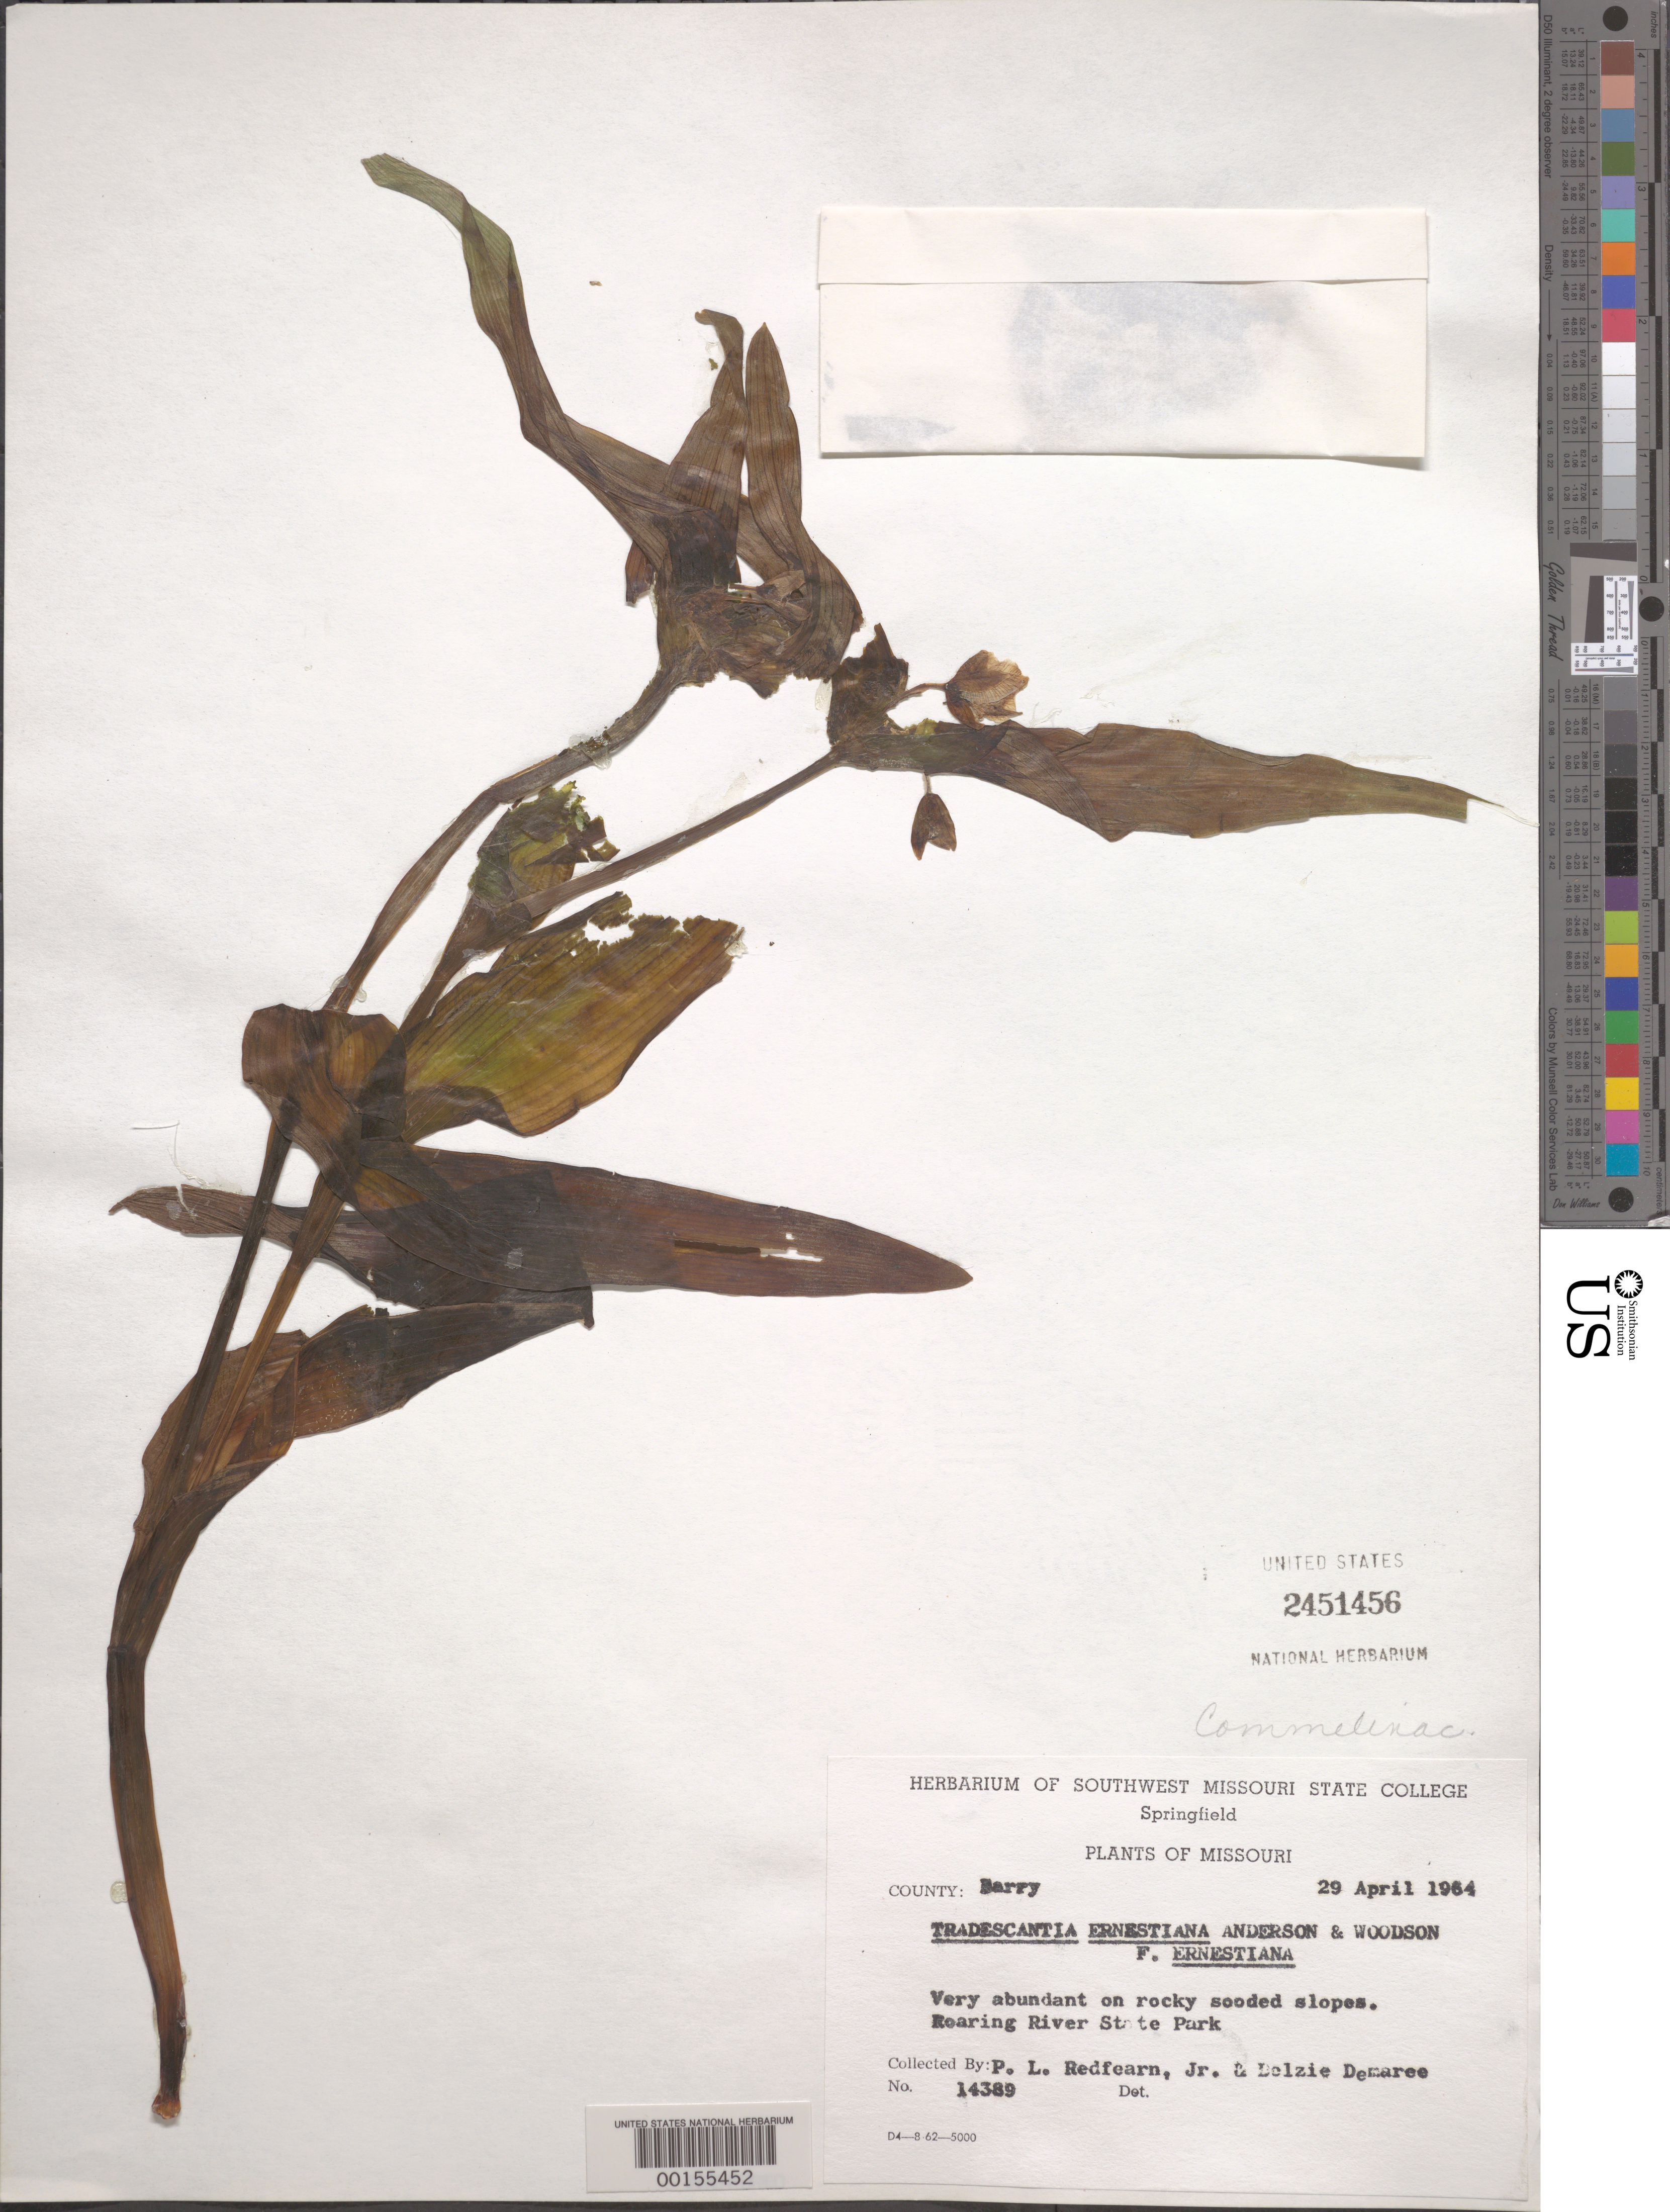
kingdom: Plantae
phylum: Tracheophyta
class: Liliopsida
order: Commelinales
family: Commelinaceae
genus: Tradescantia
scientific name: Tradescantia ernestiana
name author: E.S. Anderson & Woodson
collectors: P. L. Redfearn Jr. & D. Demaree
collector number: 14389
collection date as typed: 29 Apr 1964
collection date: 1964-04-29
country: United States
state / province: Missouri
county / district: Barry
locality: Roaring river state park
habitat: Rocky, wooded slopes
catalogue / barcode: US 2451456